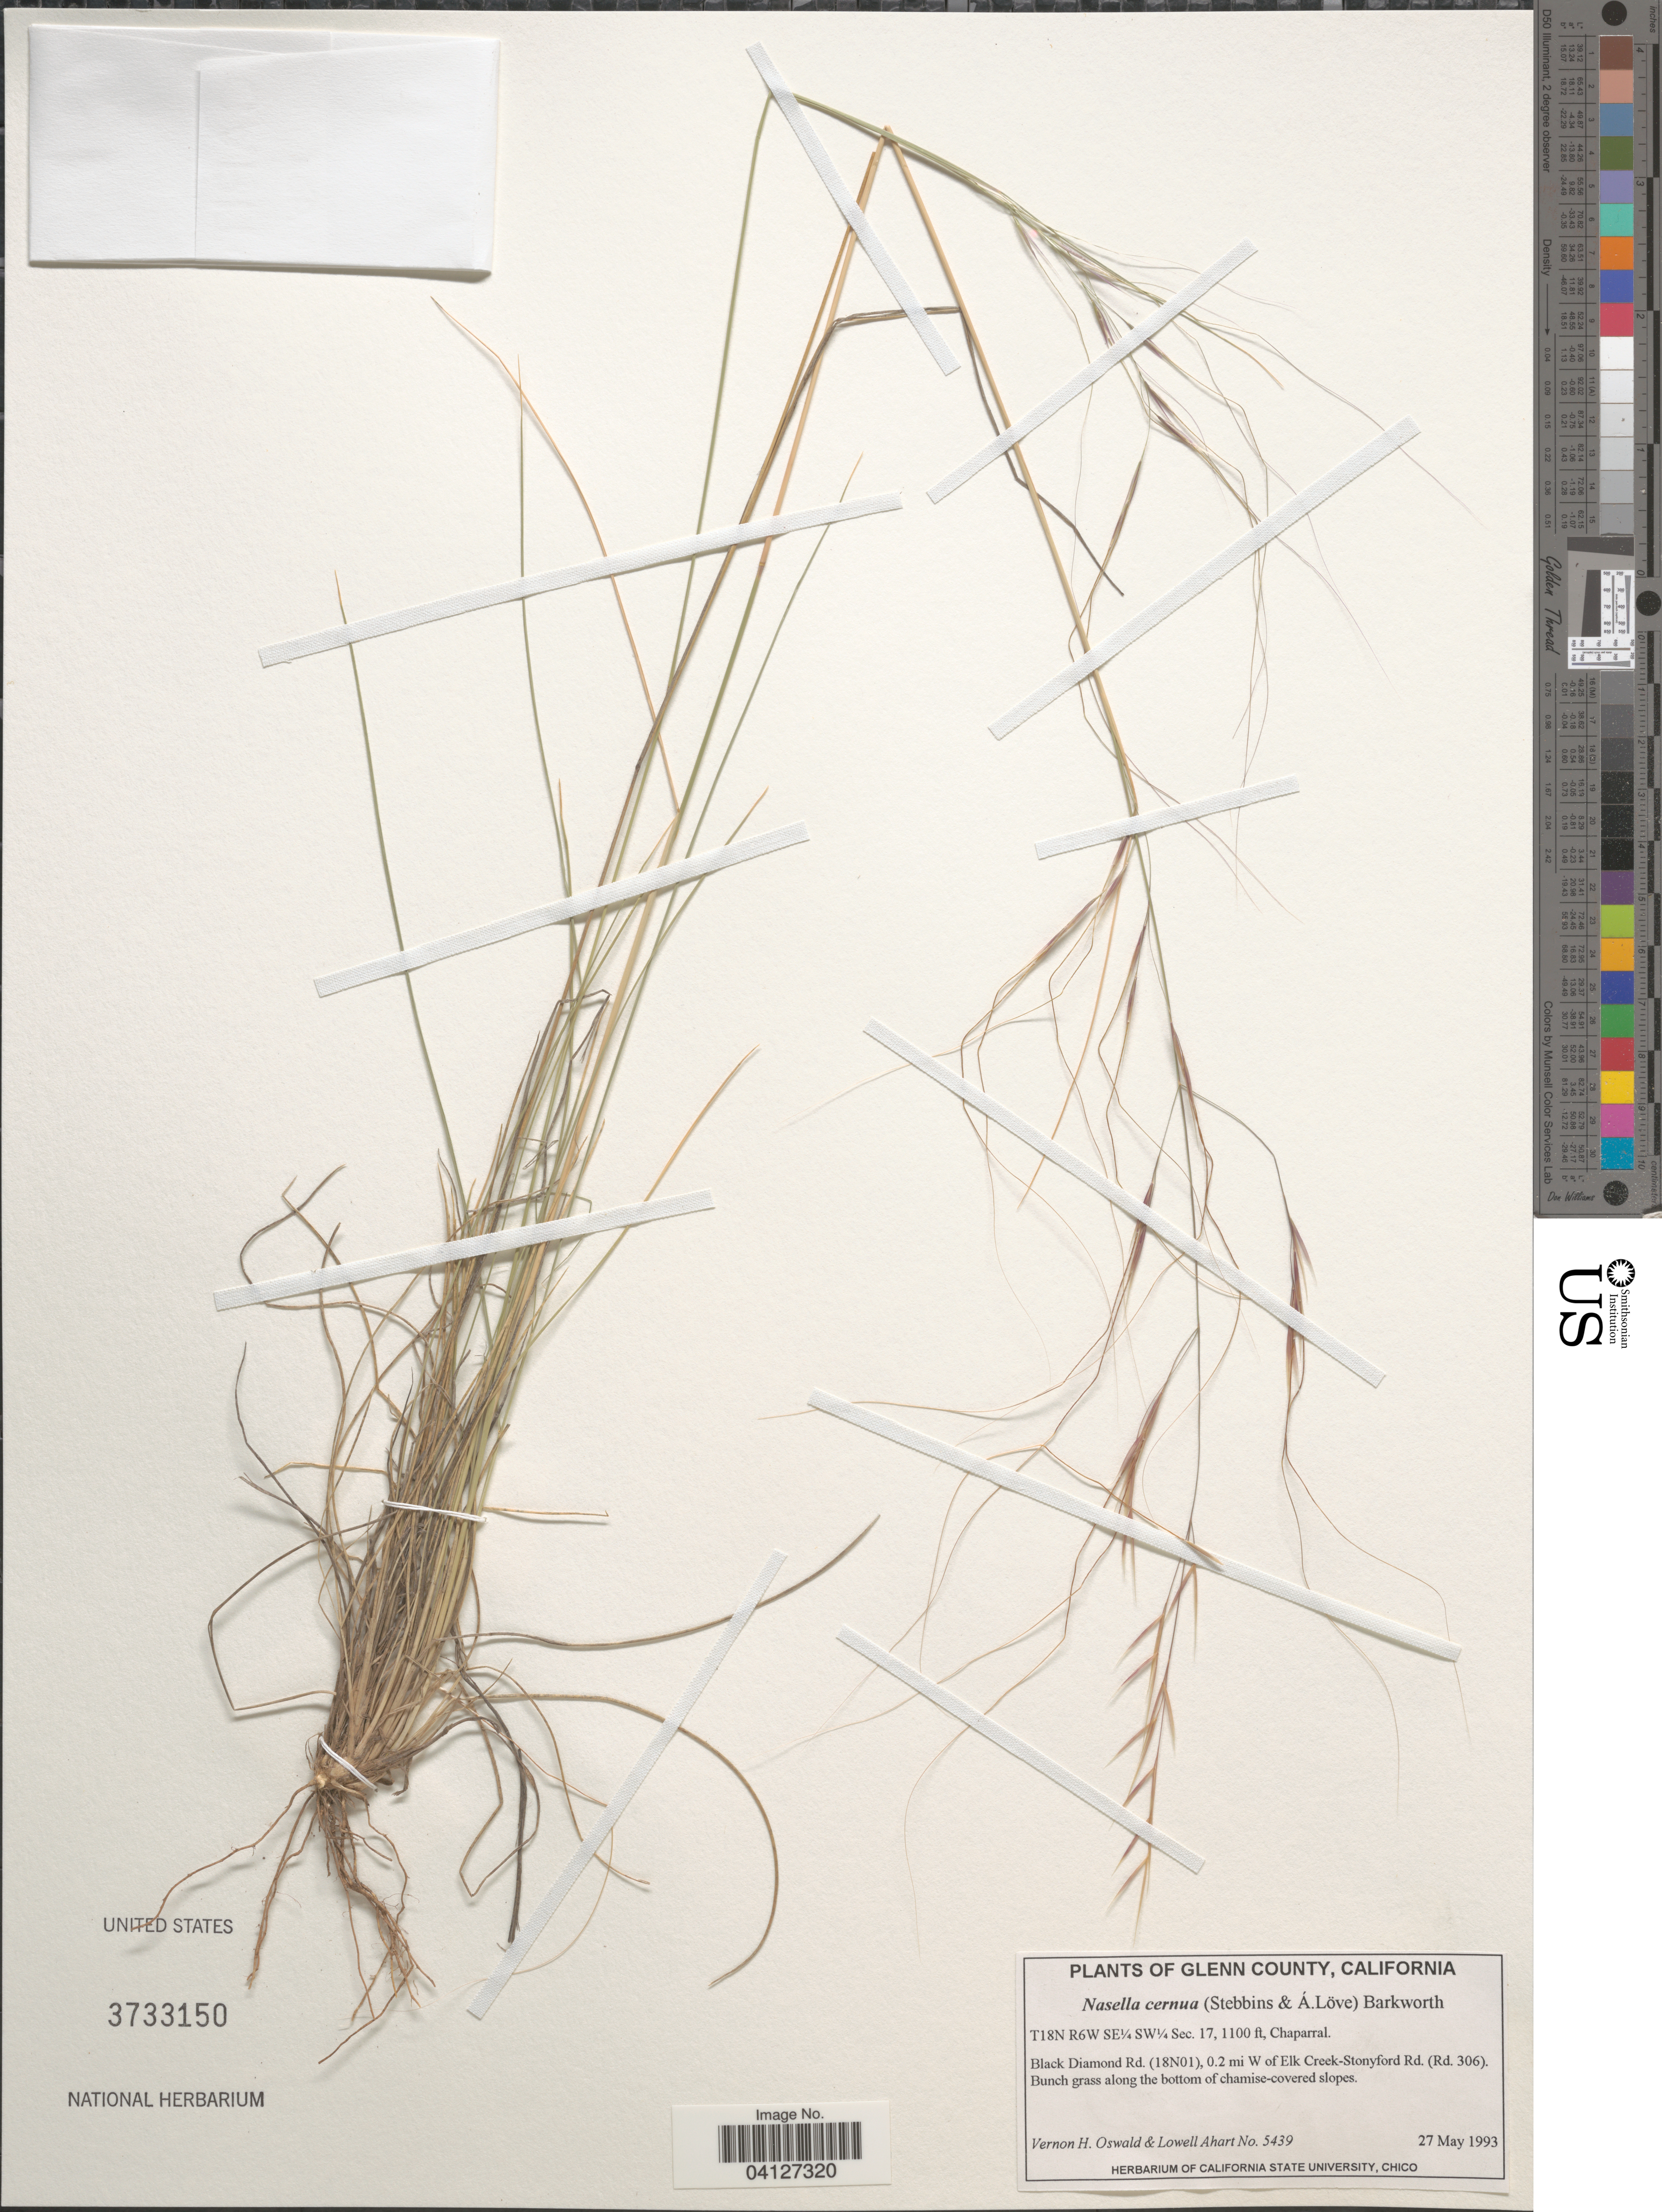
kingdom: Plantae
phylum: Tracheophyta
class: Liliopsida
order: Poales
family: Poaceae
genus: Nassella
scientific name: Nassella cernua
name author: (Stebbins & Love) Barkworth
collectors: V. Oswald & L. Ahart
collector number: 5439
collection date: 1993-05-27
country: United States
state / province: California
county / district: Glenn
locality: Glenn County. T18N R6W SW¼ Sec. 17. Black Diamond Rd. (18N01), 0.2 mi W of Elk Creek-Stonyford Rd. (Rd. 306).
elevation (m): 335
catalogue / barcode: US 3733150